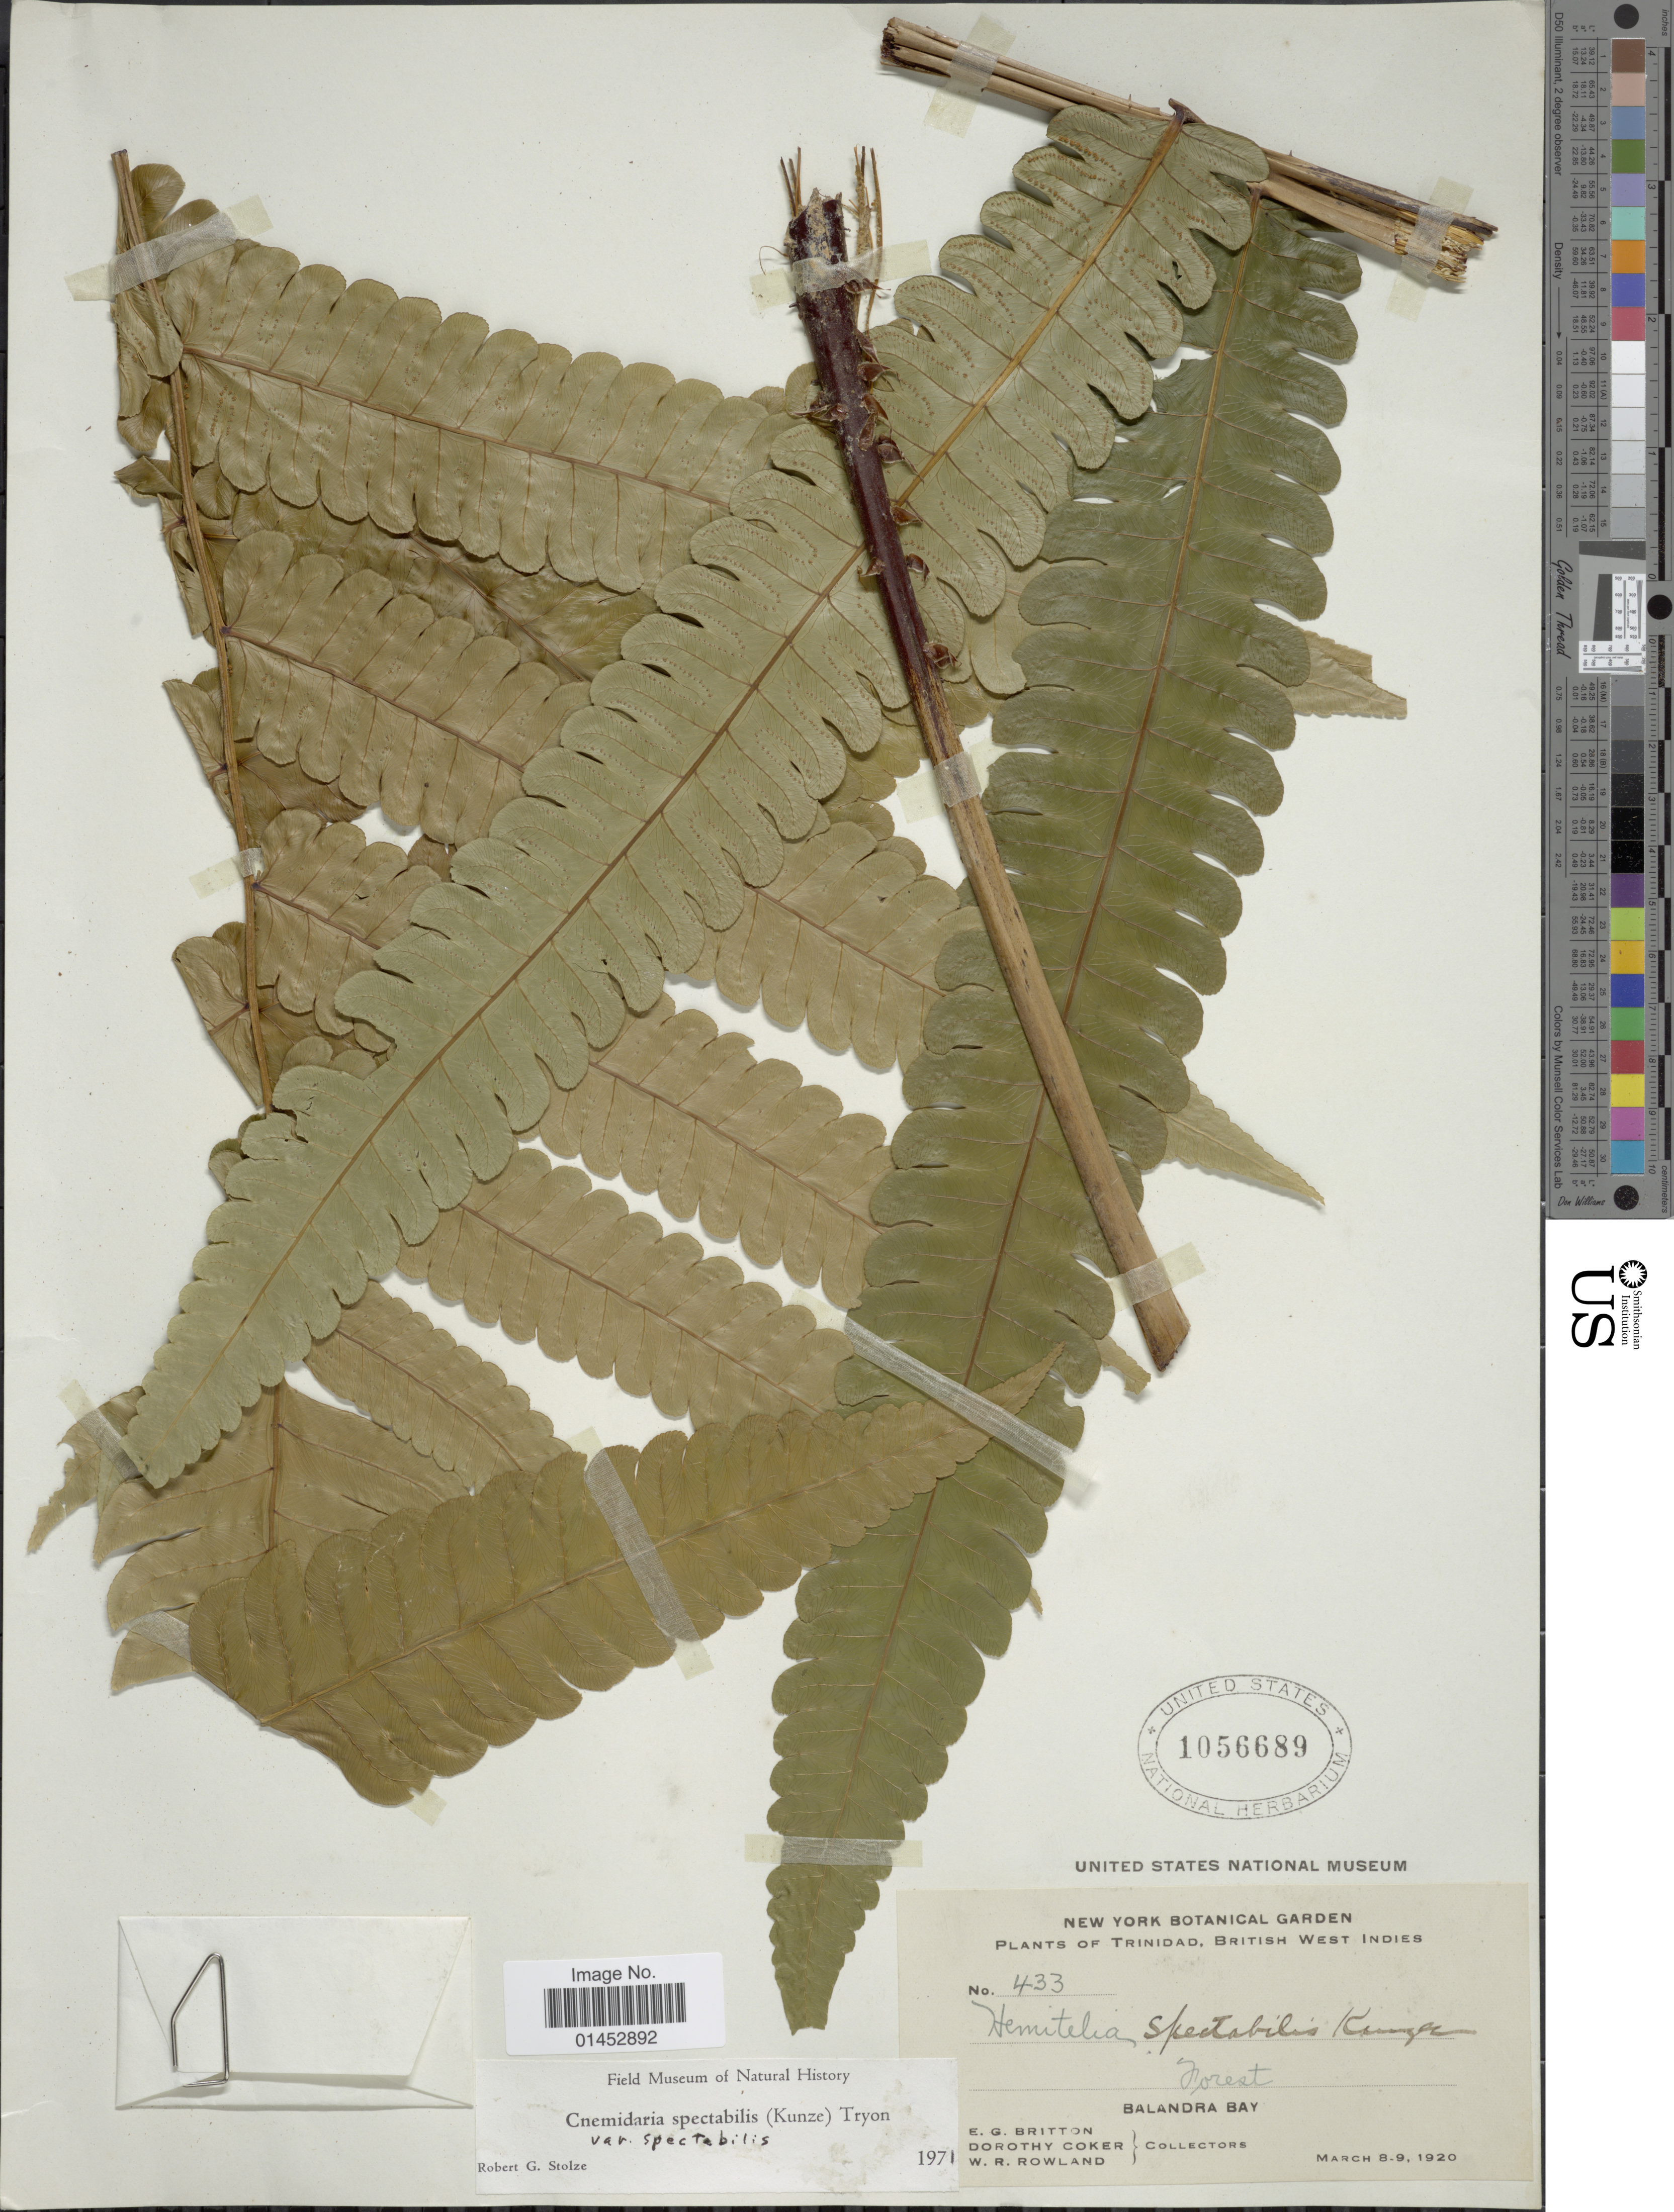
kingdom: Plantae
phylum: Tracheophyta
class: Polypodiopsida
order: Cyatheales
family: Cyatheaceae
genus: Cyathea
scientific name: Cyathea spectabilis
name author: (Kunze) Domin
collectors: E. G. Britton, D. Coker & W. Rowland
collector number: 433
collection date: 1920-03-08/1920-03-09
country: Trinidad and Tobago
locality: Trinidad, British West Indies, Balandra Bay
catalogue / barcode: US 1056689